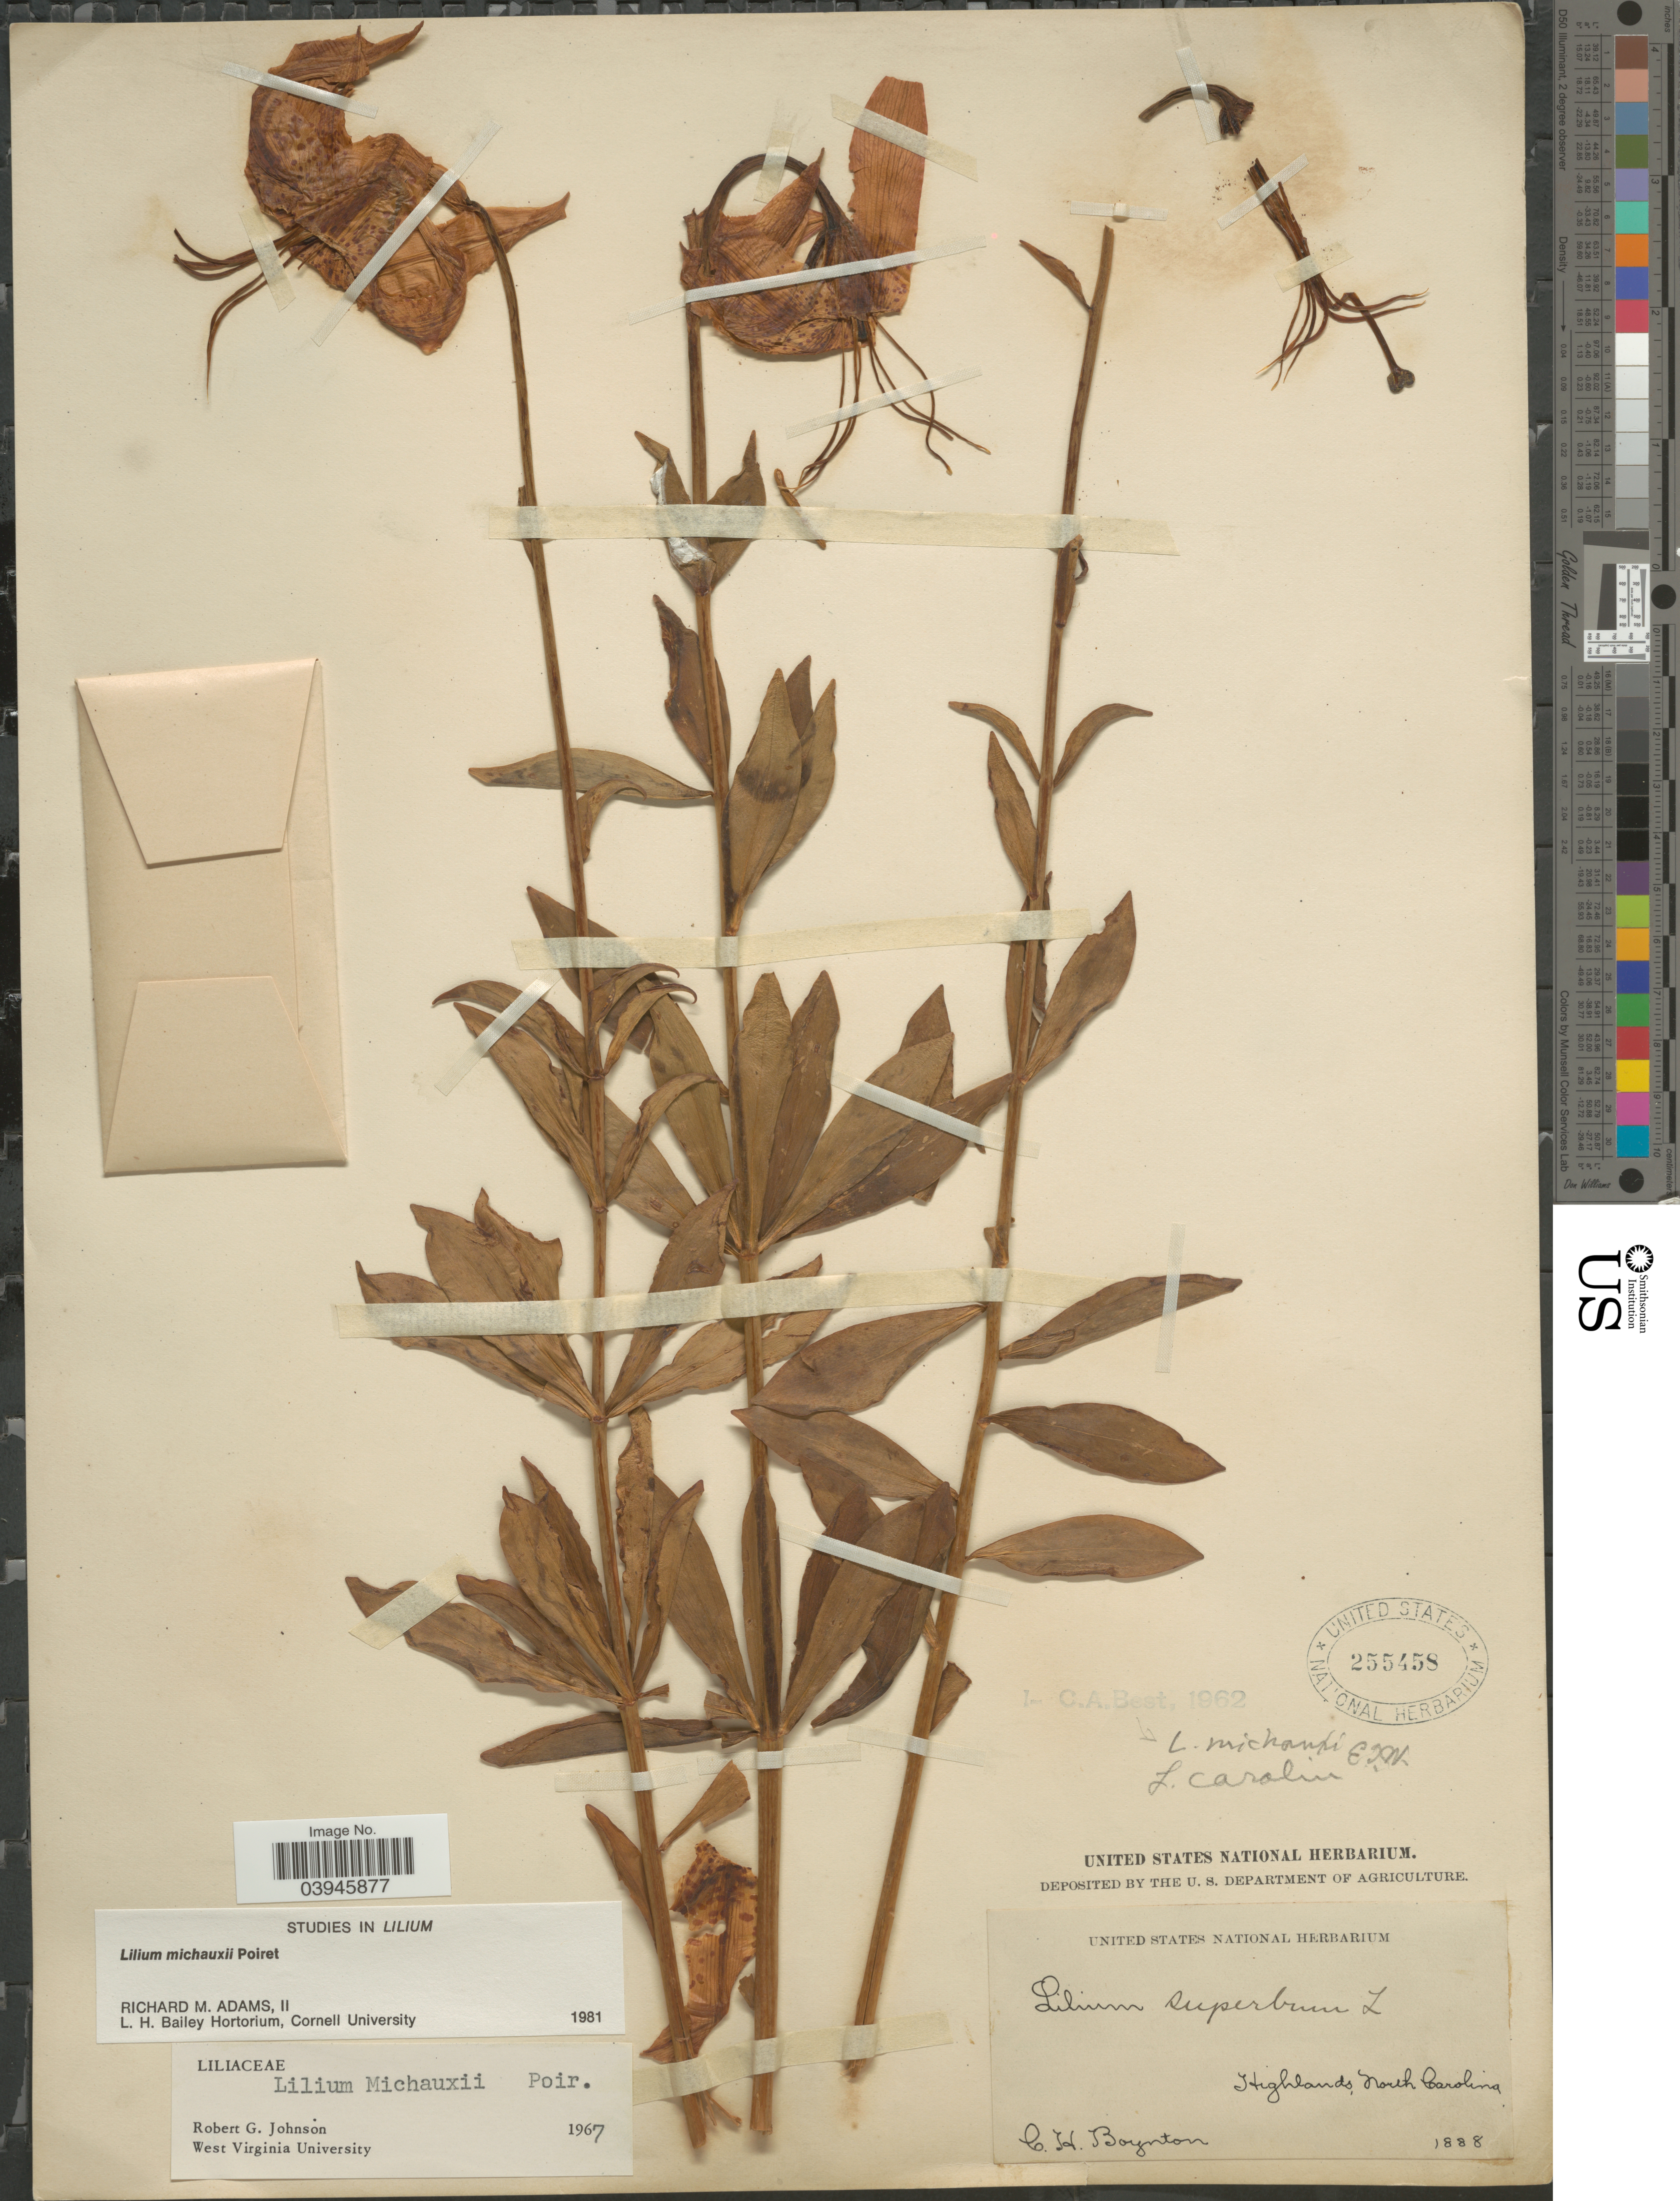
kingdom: Plantae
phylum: Tracheophyta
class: Liliopsida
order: Liliales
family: Liliaceae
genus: Lilium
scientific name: Lilium michauxii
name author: Poir.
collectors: C. Boynton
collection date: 1888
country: United States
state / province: North Carolina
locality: Highlands.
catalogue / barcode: US 255458